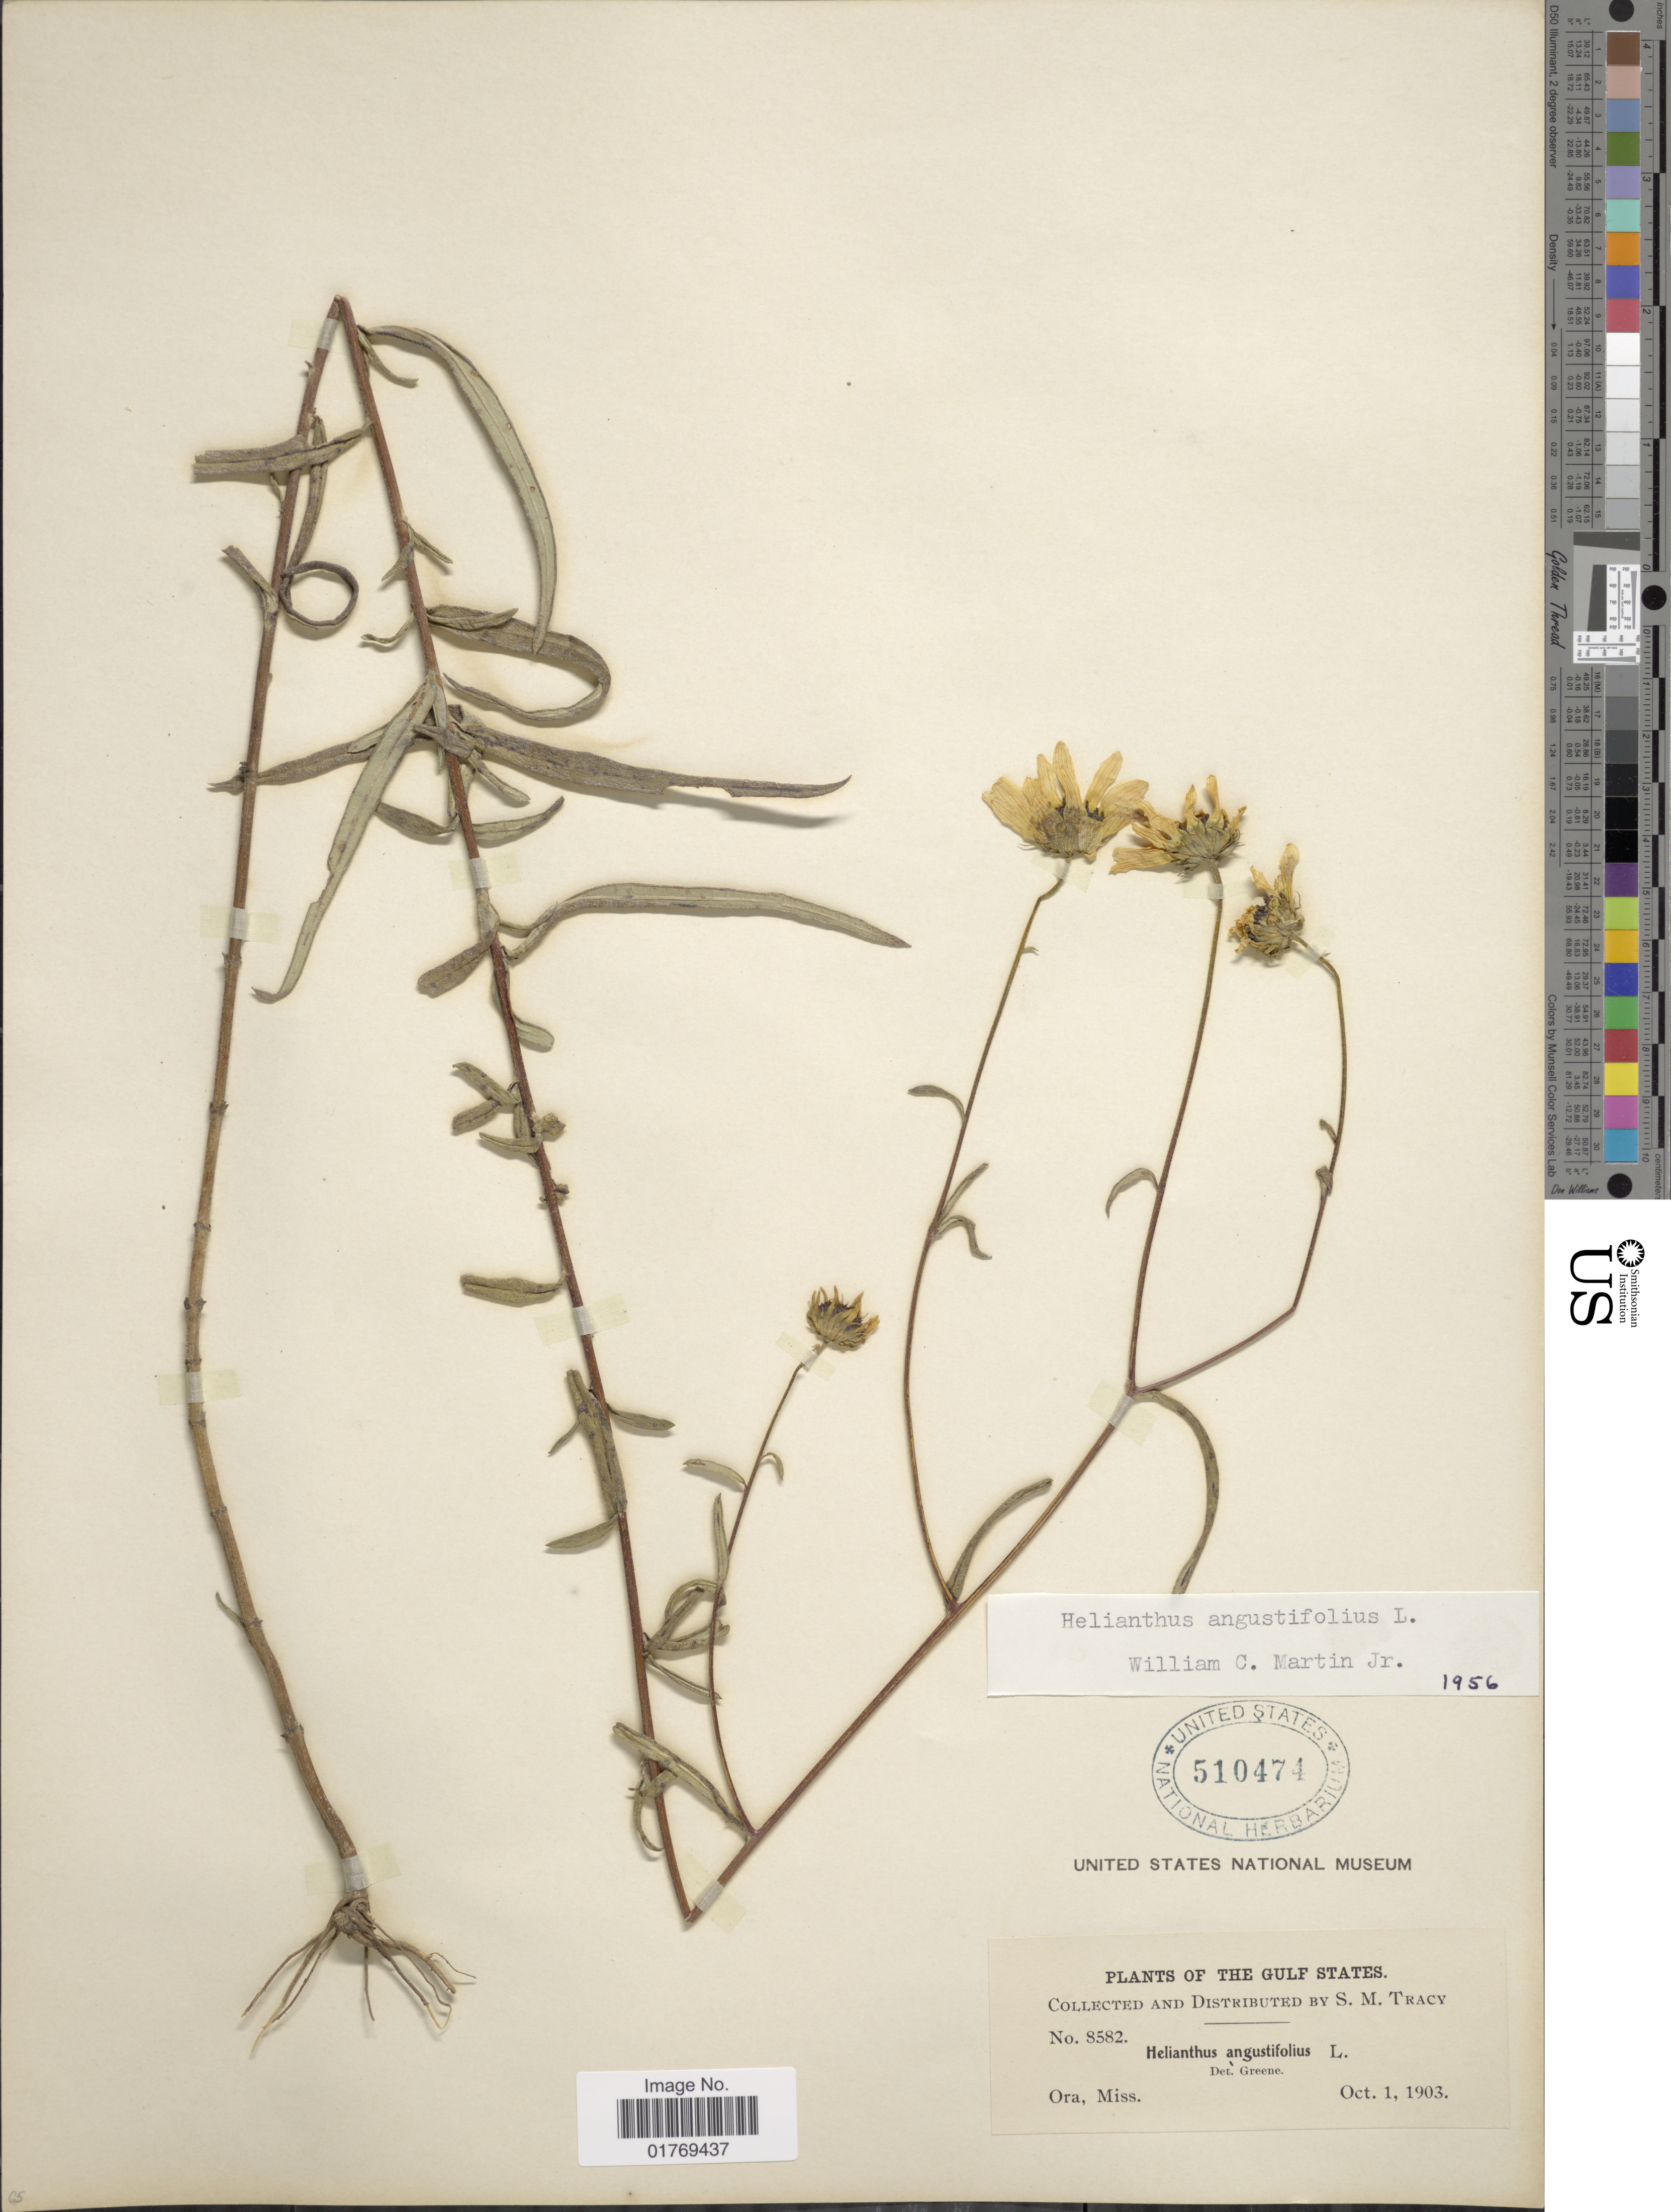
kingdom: Plantae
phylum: Tracheophyta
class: Magnoliopsida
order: Asterales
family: Asteraceae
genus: Helianthus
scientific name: Helianthus angustifolius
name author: L.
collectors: S. M. Tracy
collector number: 8582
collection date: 1903-10-01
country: United States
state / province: Mississippi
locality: Gulf States. Ora, Miss.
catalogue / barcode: US 510474